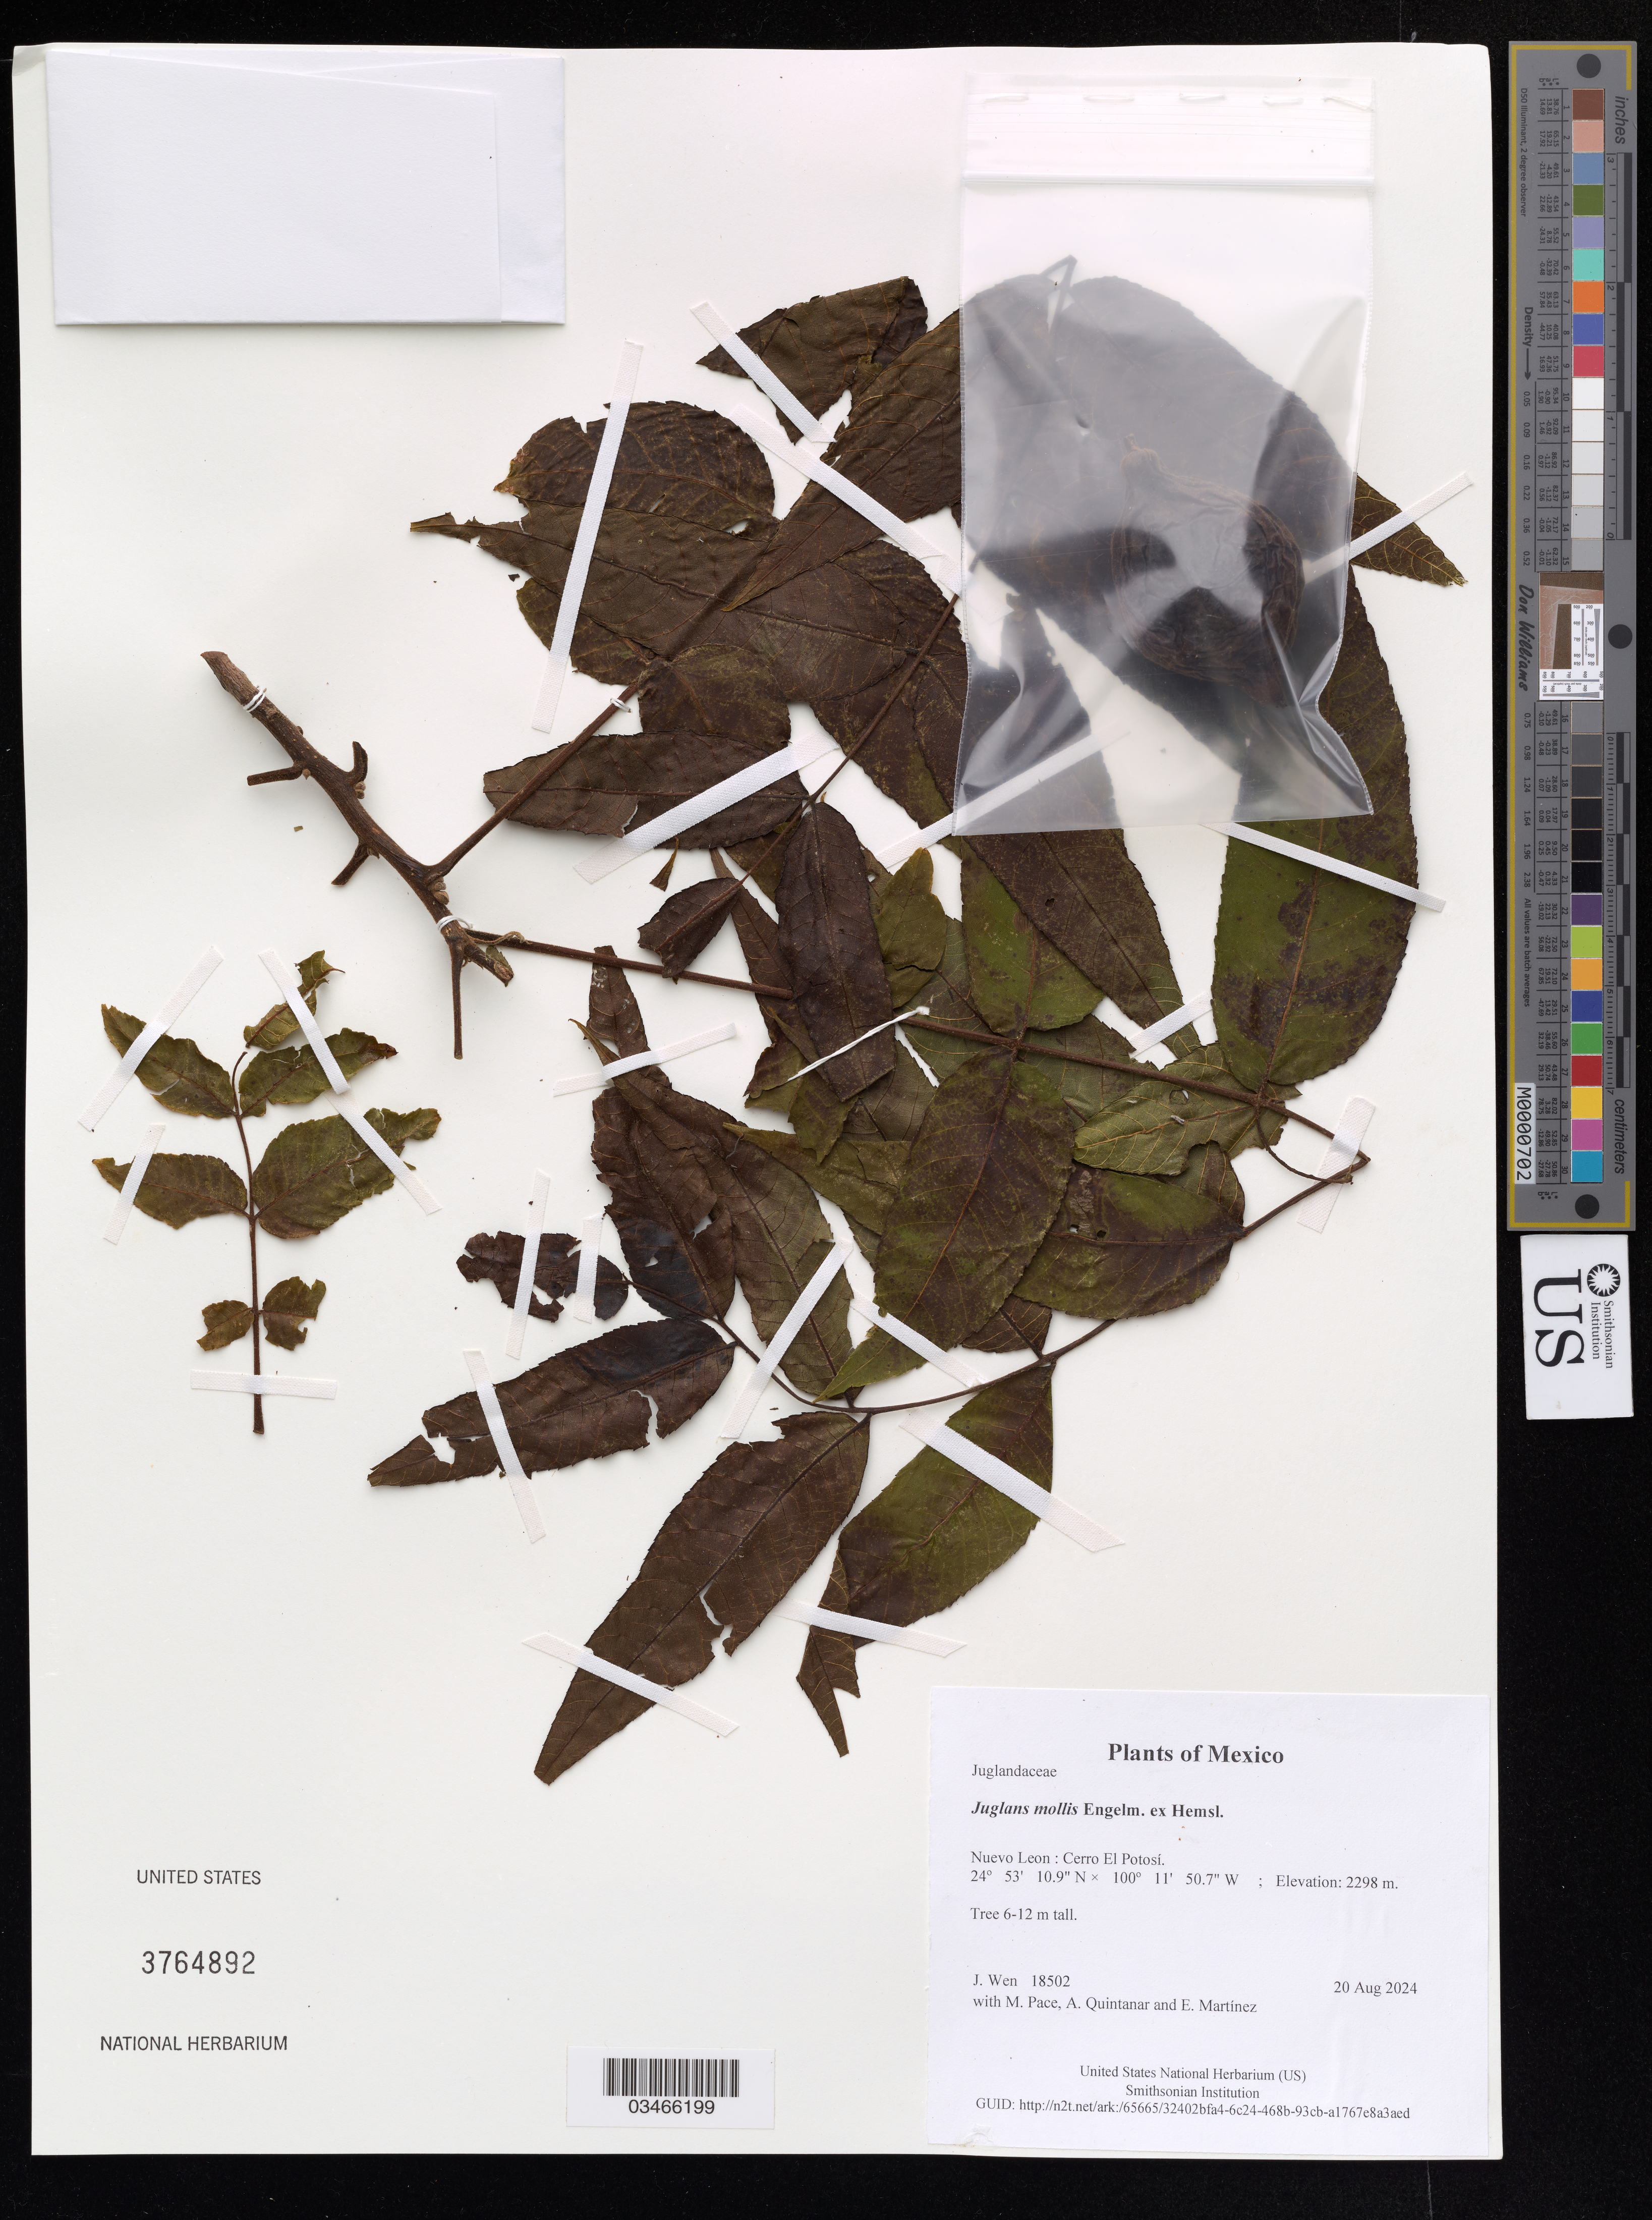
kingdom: Plantae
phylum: Tracheophyta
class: Magnoliopsida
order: Fagales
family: Juglandaceae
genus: Juglans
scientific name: Juglans mollis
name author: Engelm. ex Hemsl.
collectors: J. Wen, M. Pace, A. Quintanar & E. Martinez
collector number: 18502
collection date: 2024-08-20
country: Mexico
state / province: Nuevo Leon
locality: Cerro El Potosí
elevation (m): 2298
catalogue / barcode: US 3764892